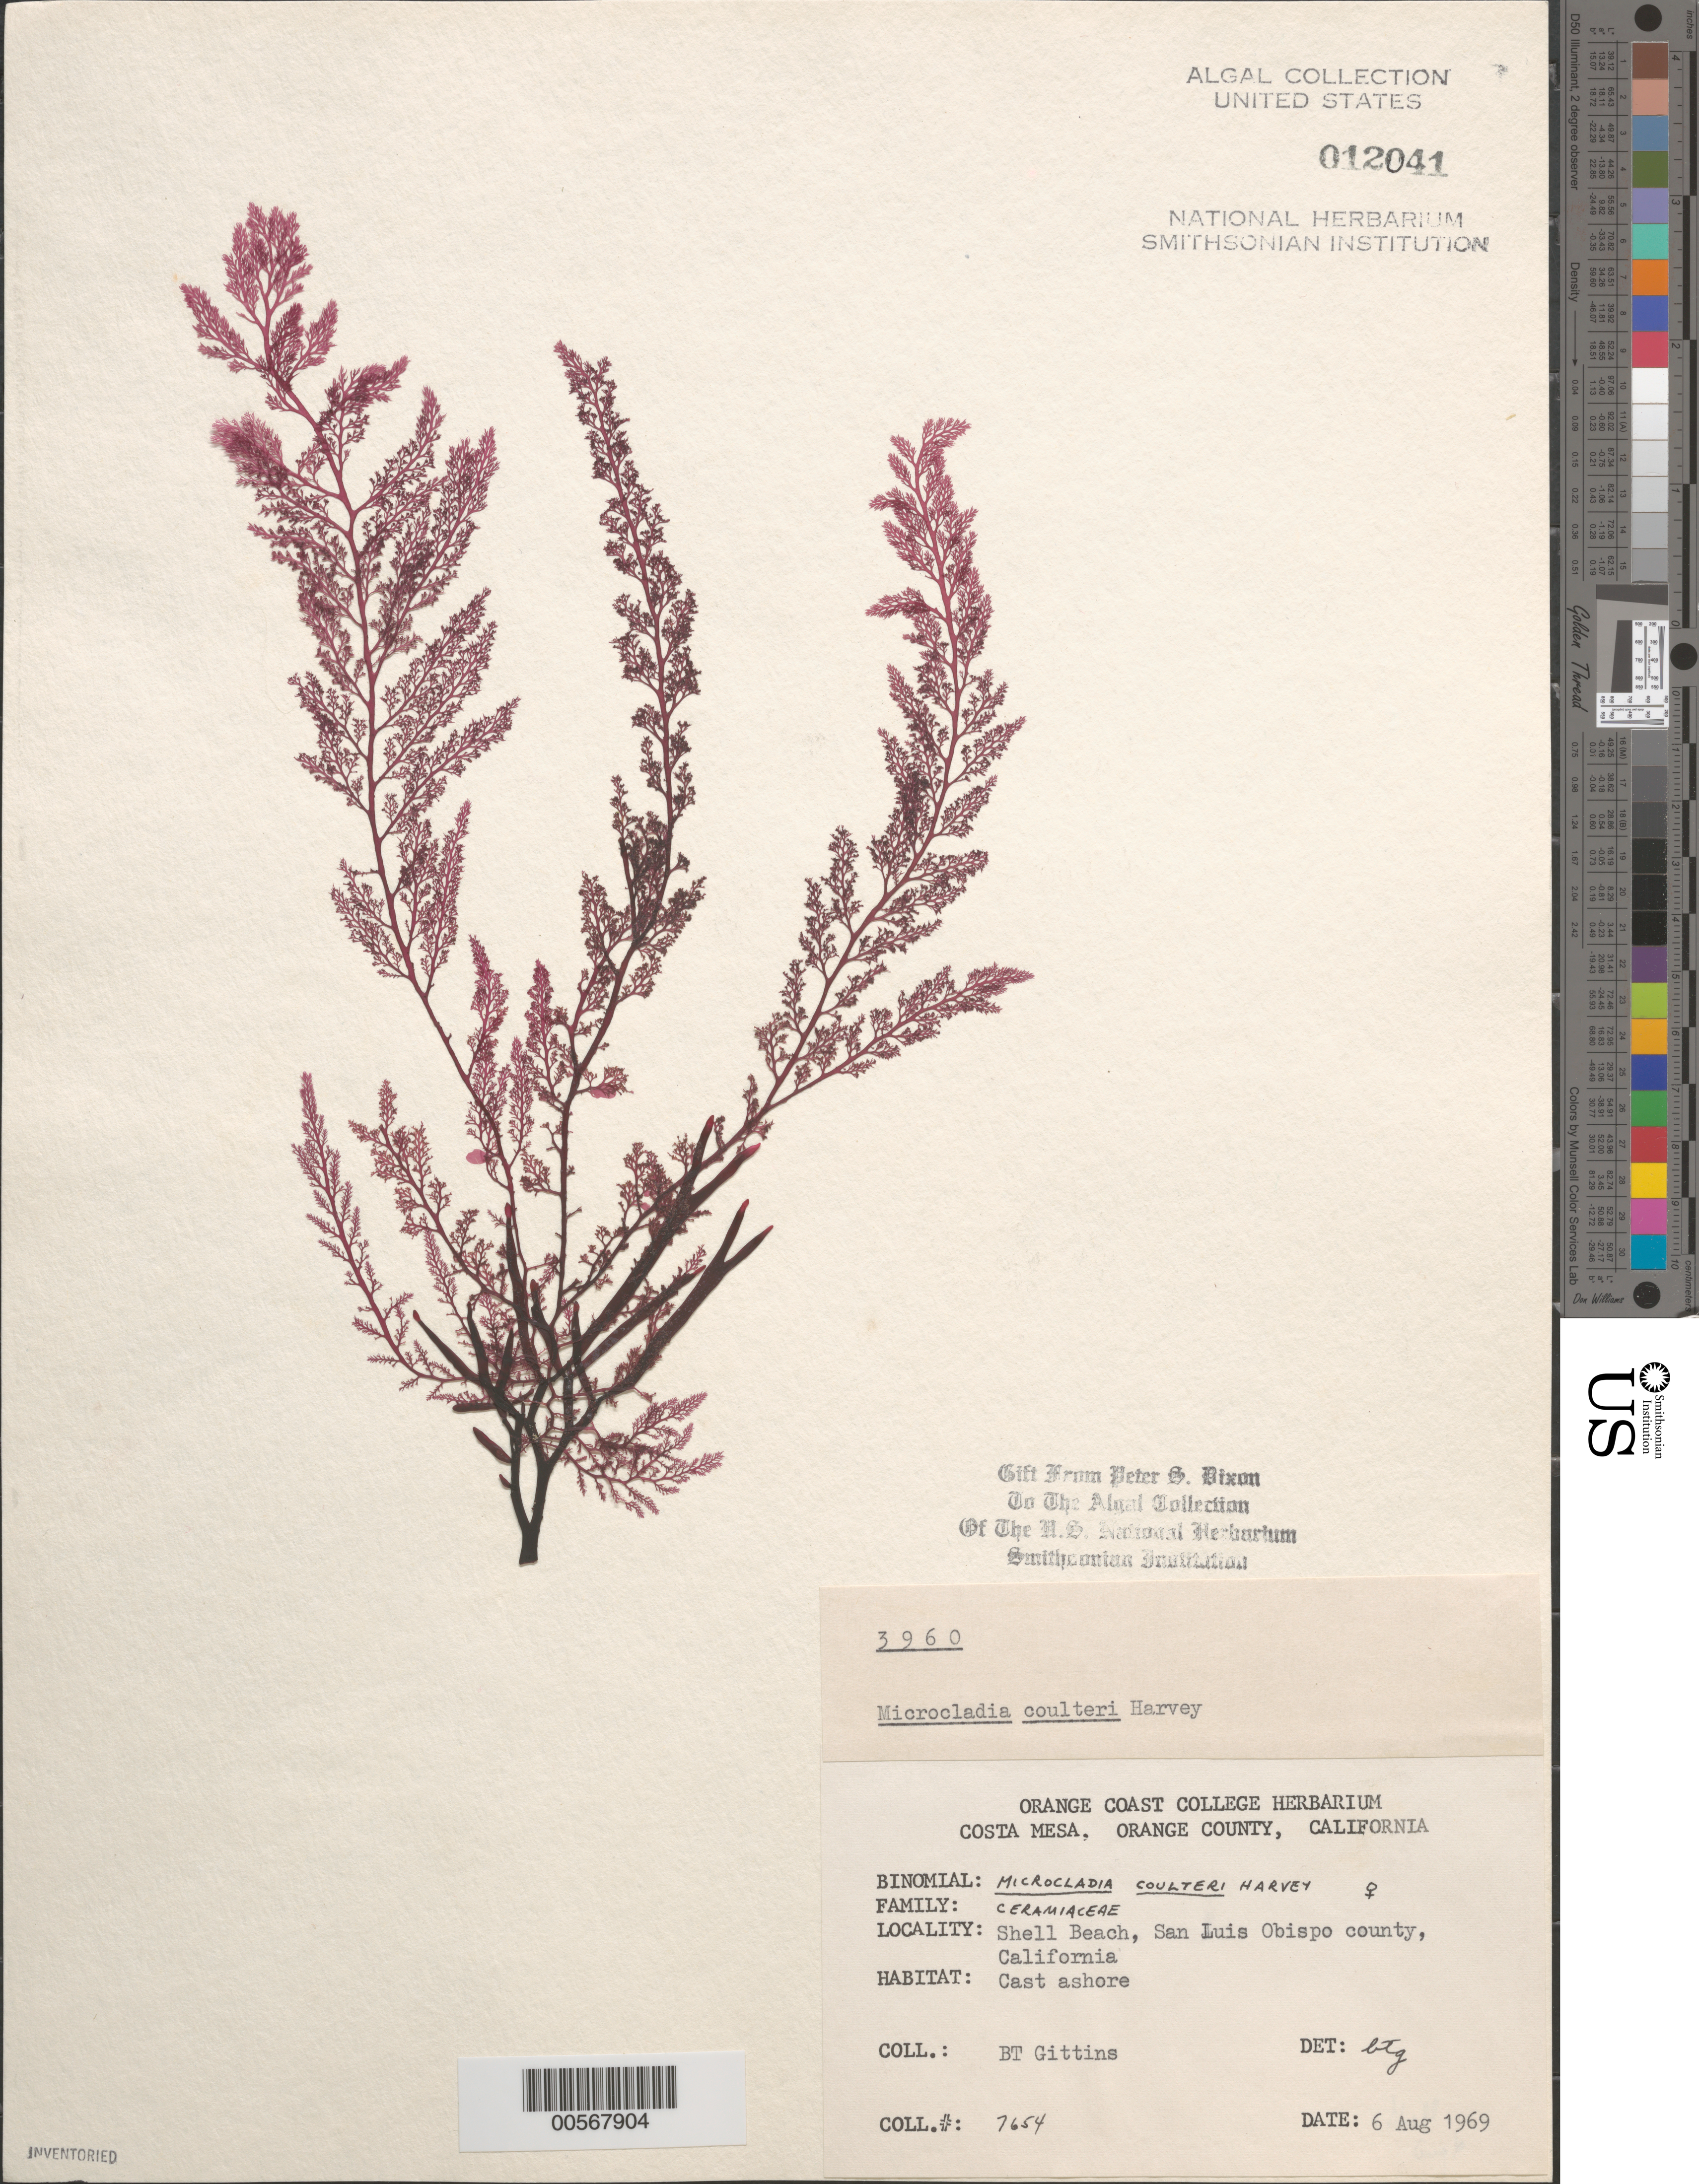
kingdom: Plantae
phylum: Rhodophyta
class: Florideophyceae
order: Ceramiales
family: Ceramiaceae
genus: Microcladia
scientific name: Microcladia coulteri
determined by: Gittins, B. T.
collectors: B. Gittins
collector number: BTG 7654 & PSD 3960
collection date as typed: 06 Aug 1969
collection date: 1969-08-06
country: United States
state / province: California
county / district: San Luis Obispo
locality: Shell Beach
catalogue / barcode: US 12041